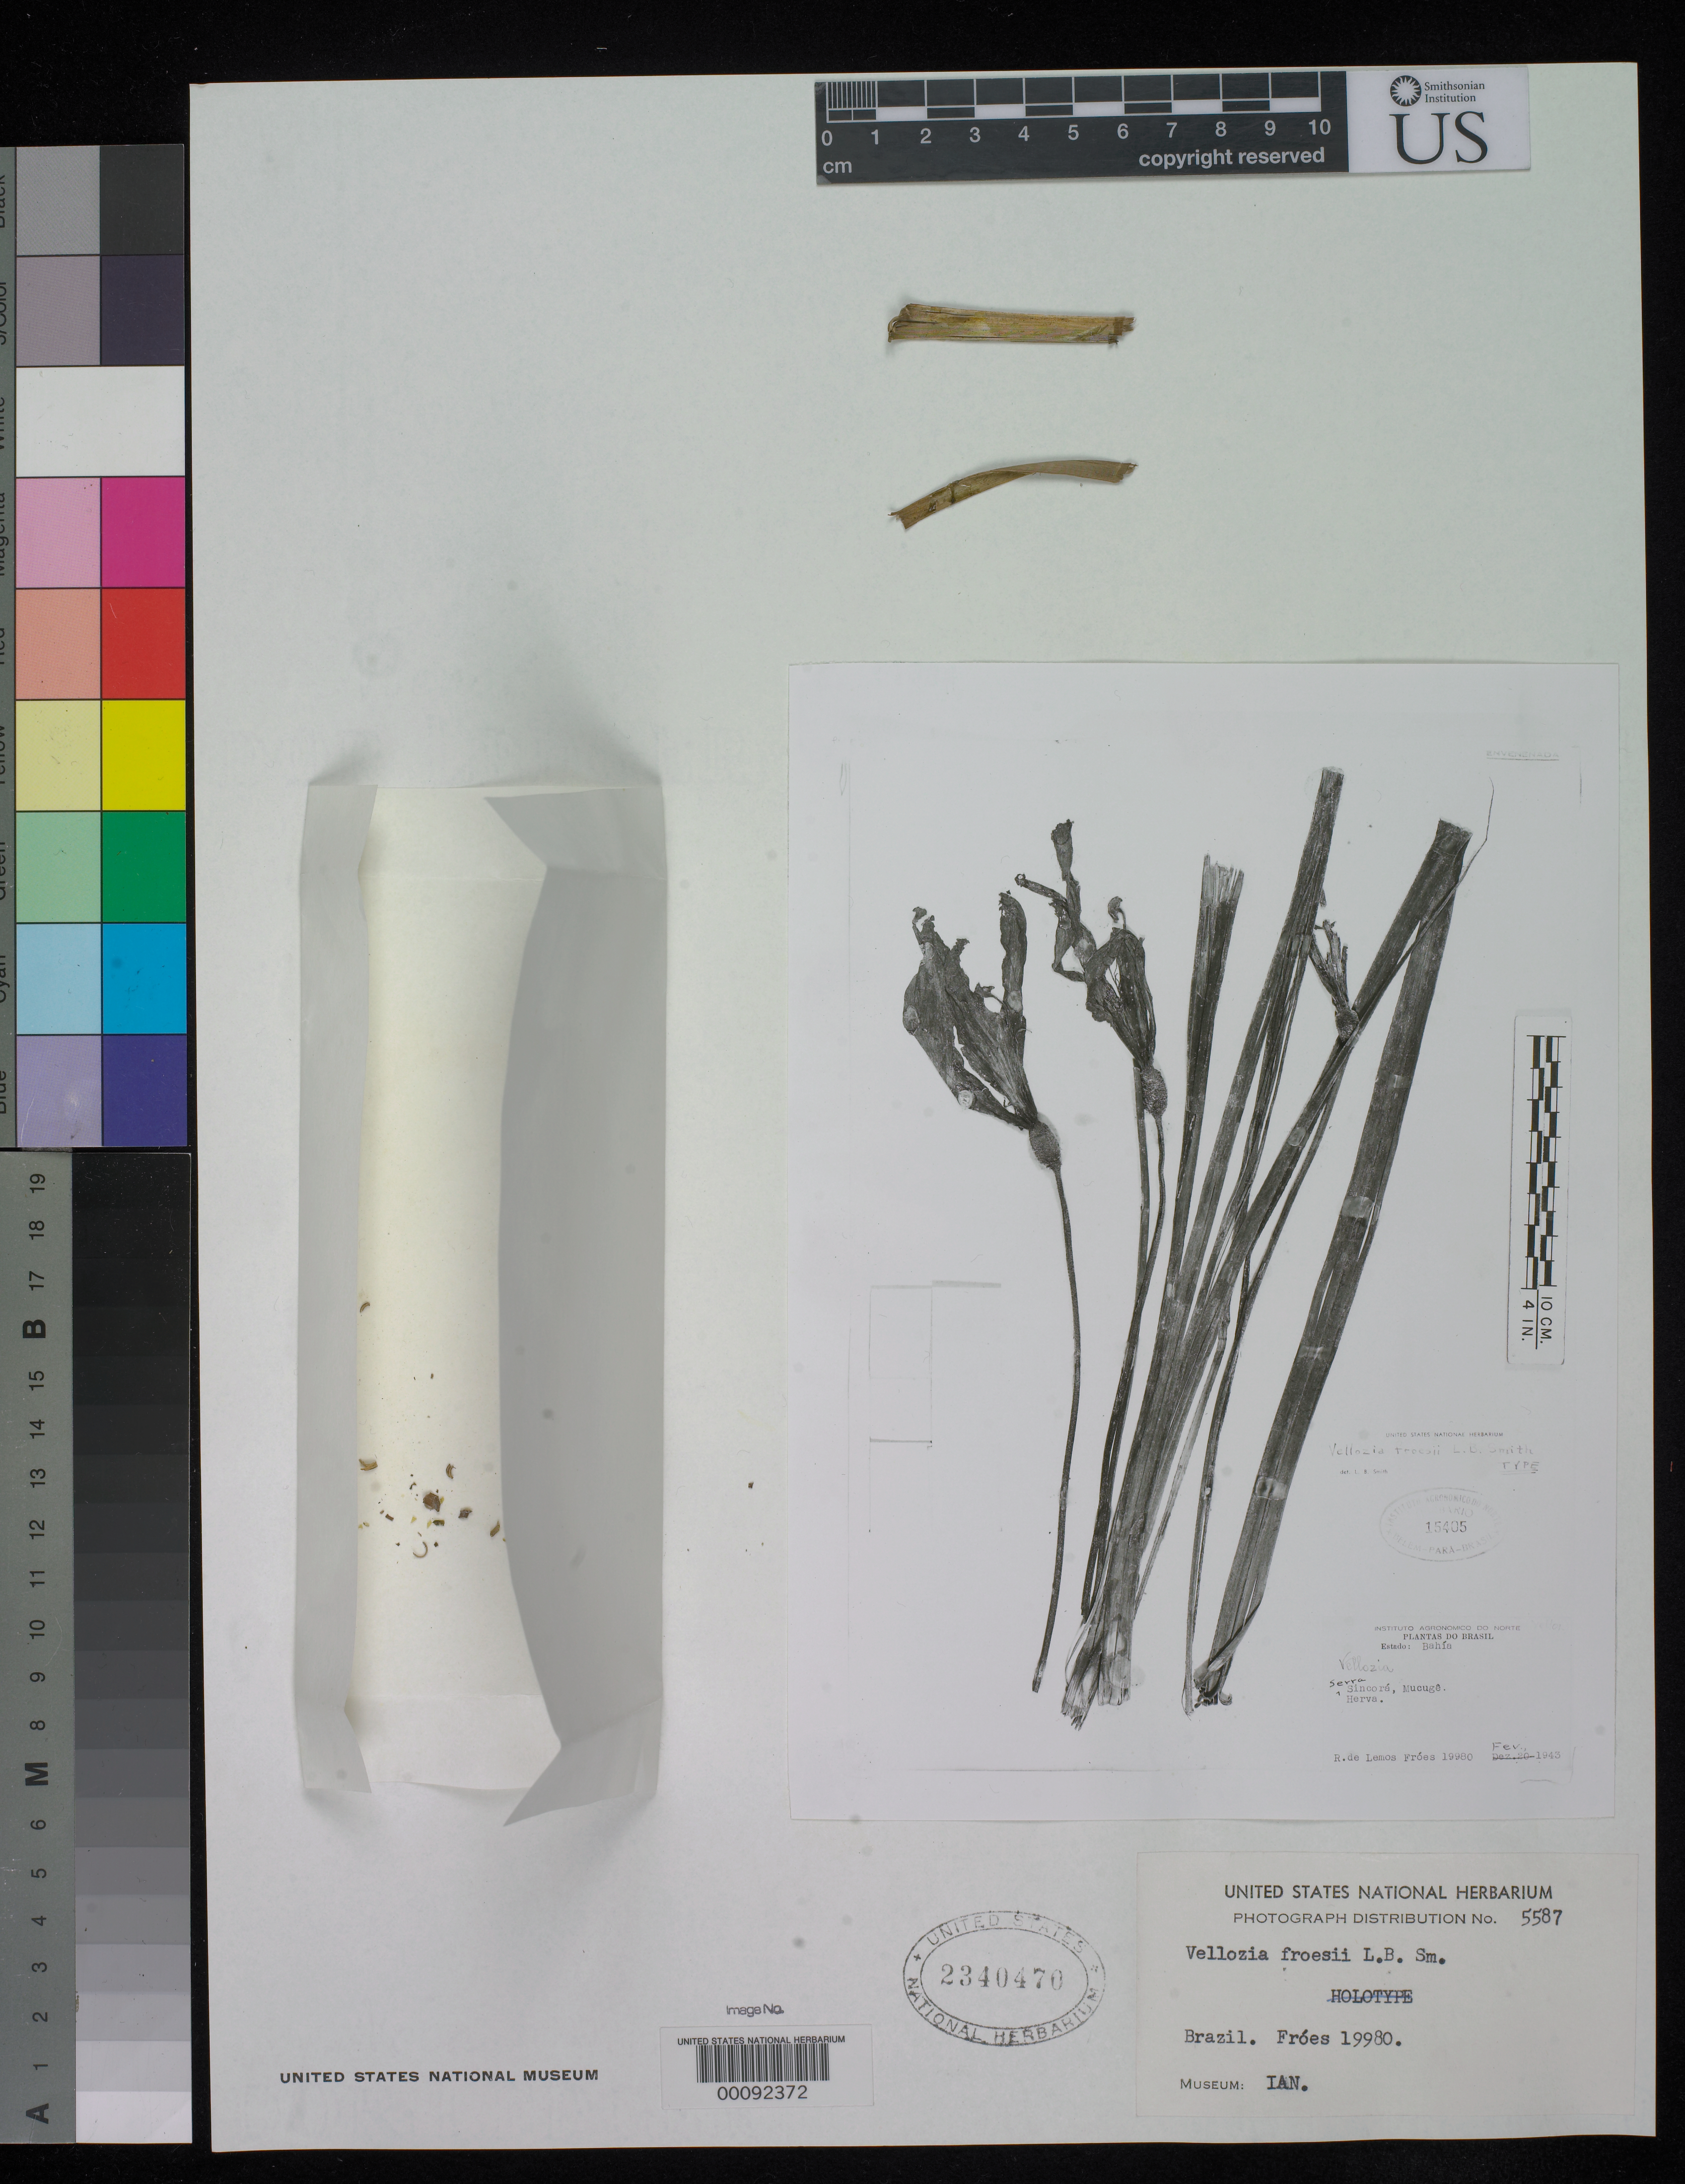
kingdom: Plantae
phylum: Tracheophyta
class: Liliopsida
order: Pandanales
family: Velloziaceae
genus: Vellozia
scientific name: Vellozia froesii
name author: L.B. Sm.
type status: Isotype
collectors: R. L. Fróes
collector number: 19980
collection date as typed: Feb 1943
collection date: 1943-02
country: Brazil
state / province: Bahia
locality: Mucuge, Serra da Sincora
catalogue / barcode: US 2340470